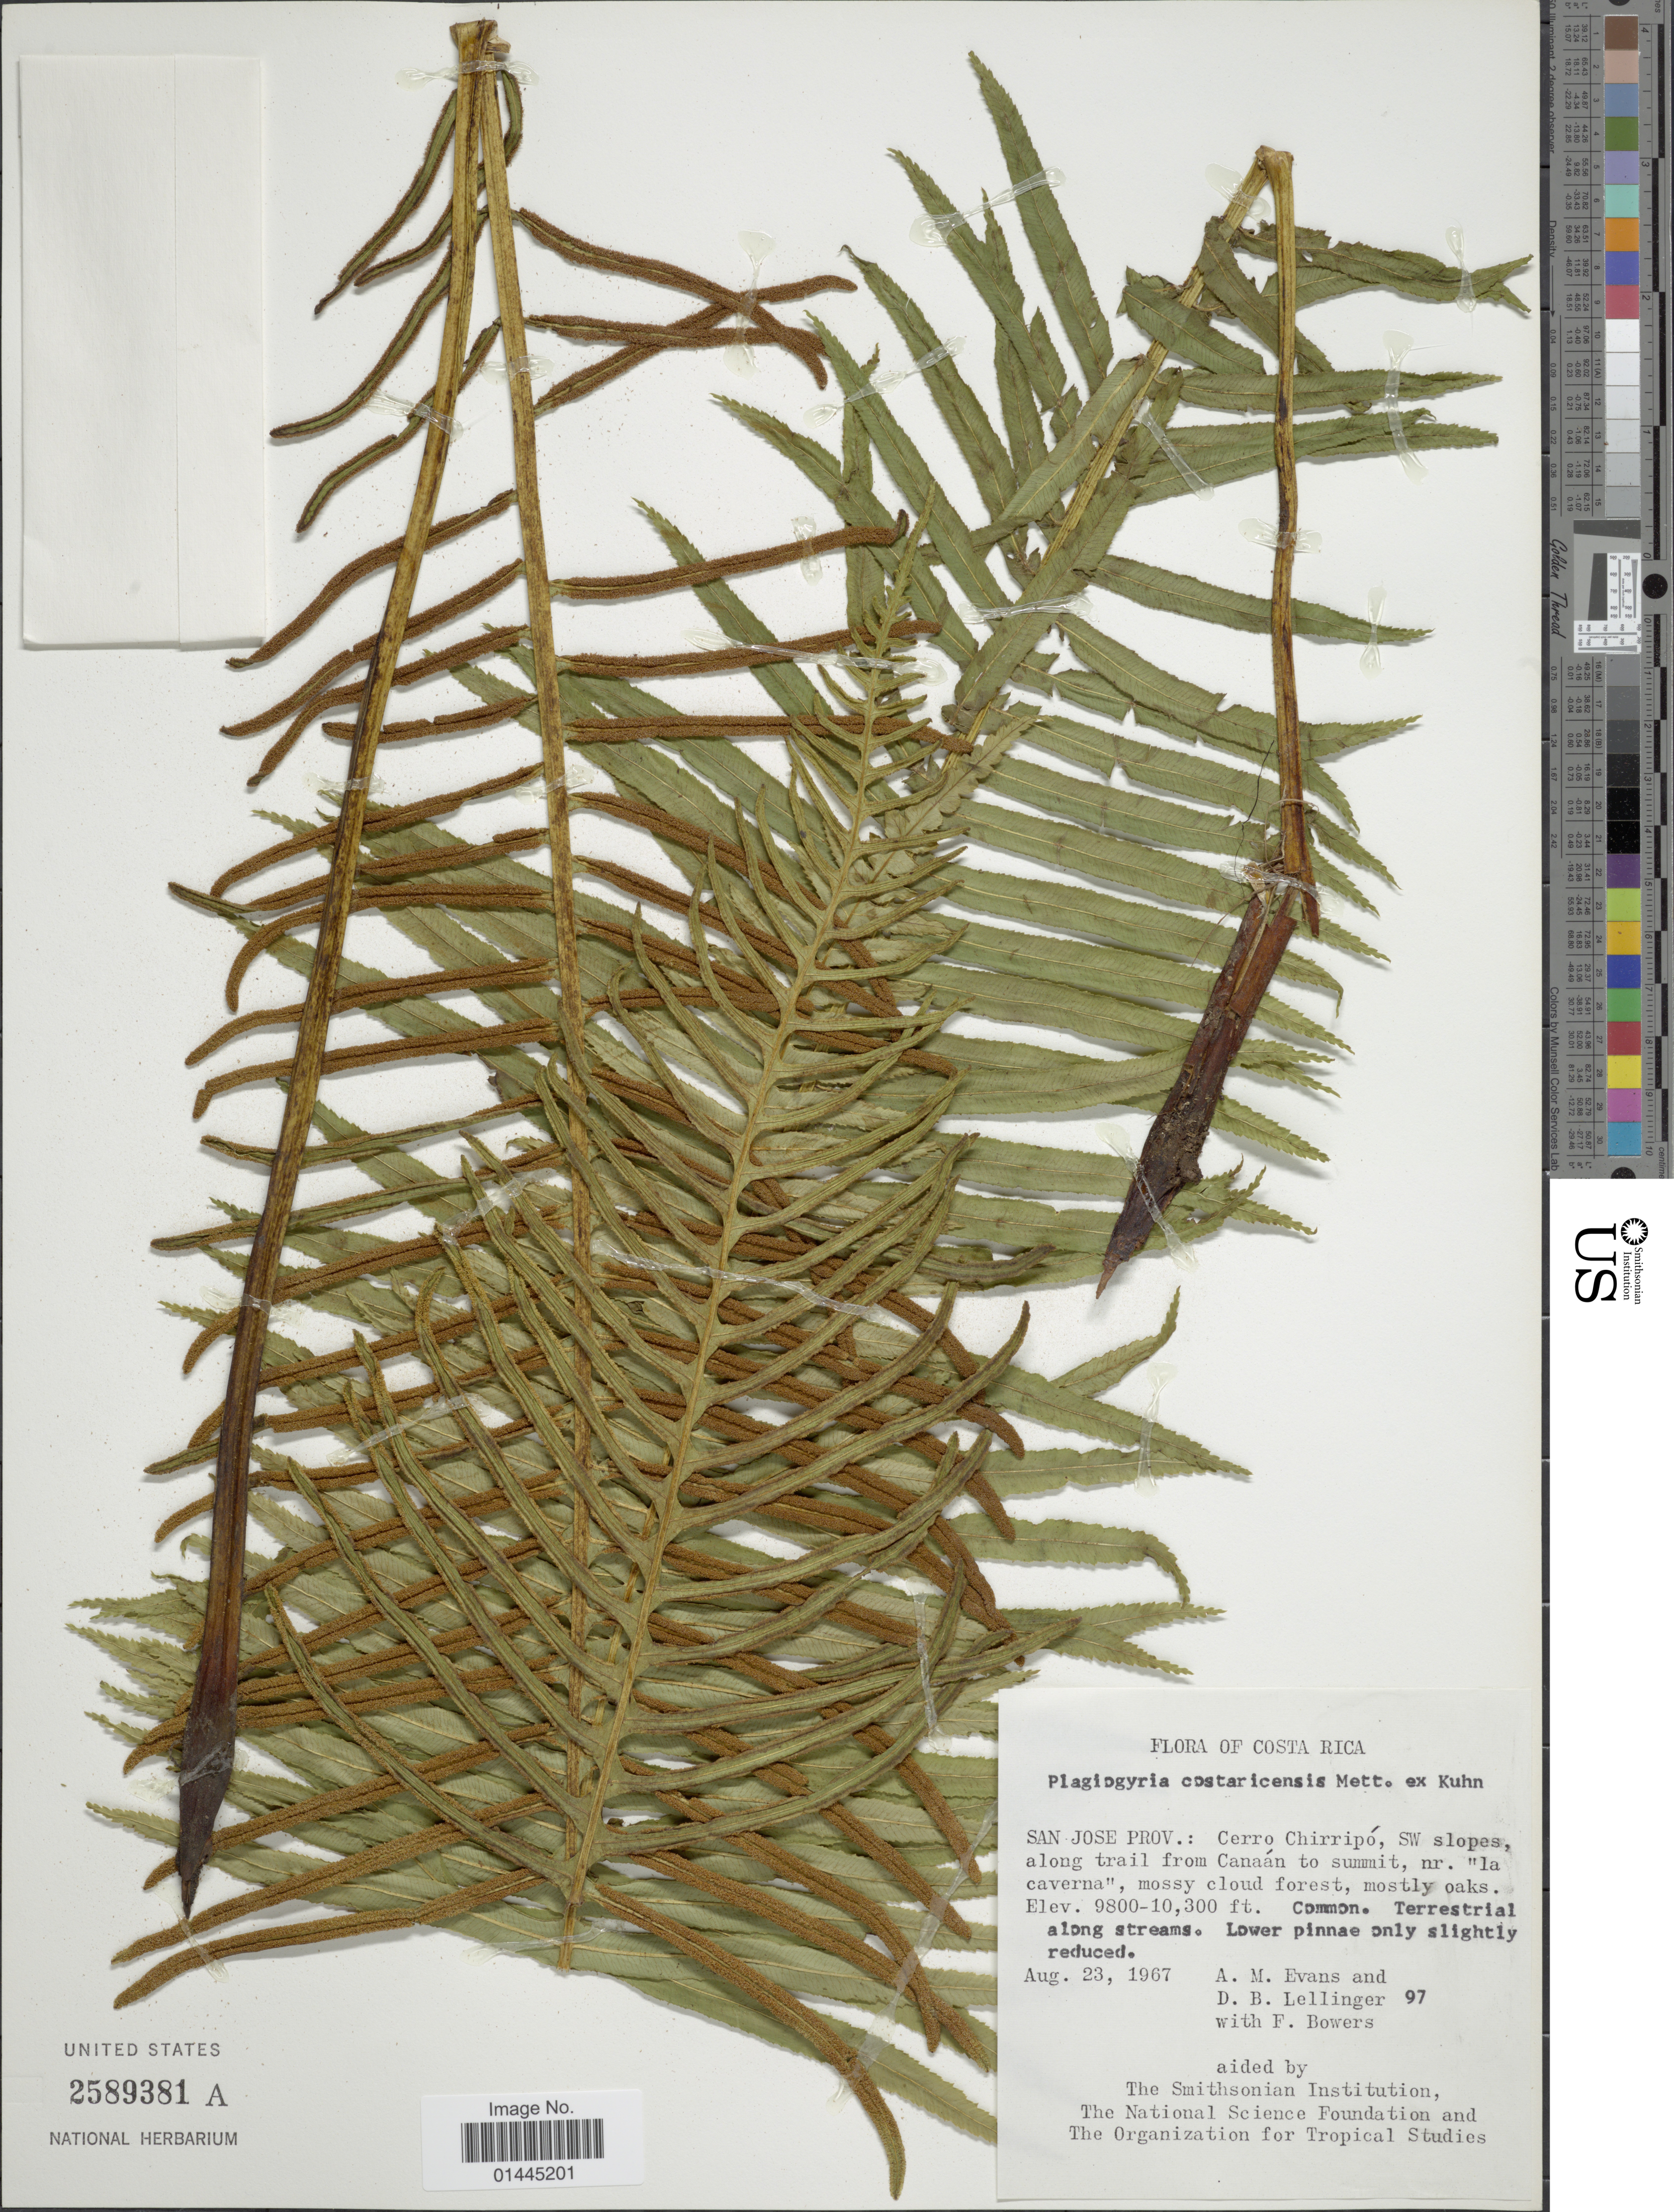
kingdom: Plantae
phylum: Tracheophyta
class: Polypodiopsida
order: Cyatheales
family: Plagiogyriaceae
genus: Plagiogyria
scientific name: Plagiogyria costaricensis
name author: Mett. ex Kuhn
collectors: A. M. Evans, D. B. Lellinger & F. Bowers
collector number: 97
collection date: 1967-08-23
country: Costa Rica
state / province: San José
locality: Cerro Chirripo, SW slopes, along trail from Canaan to summit, nr. "la caverna", mossy cloud forest, terrestrial along streams.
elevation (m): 2987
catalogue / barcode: US 2589381A